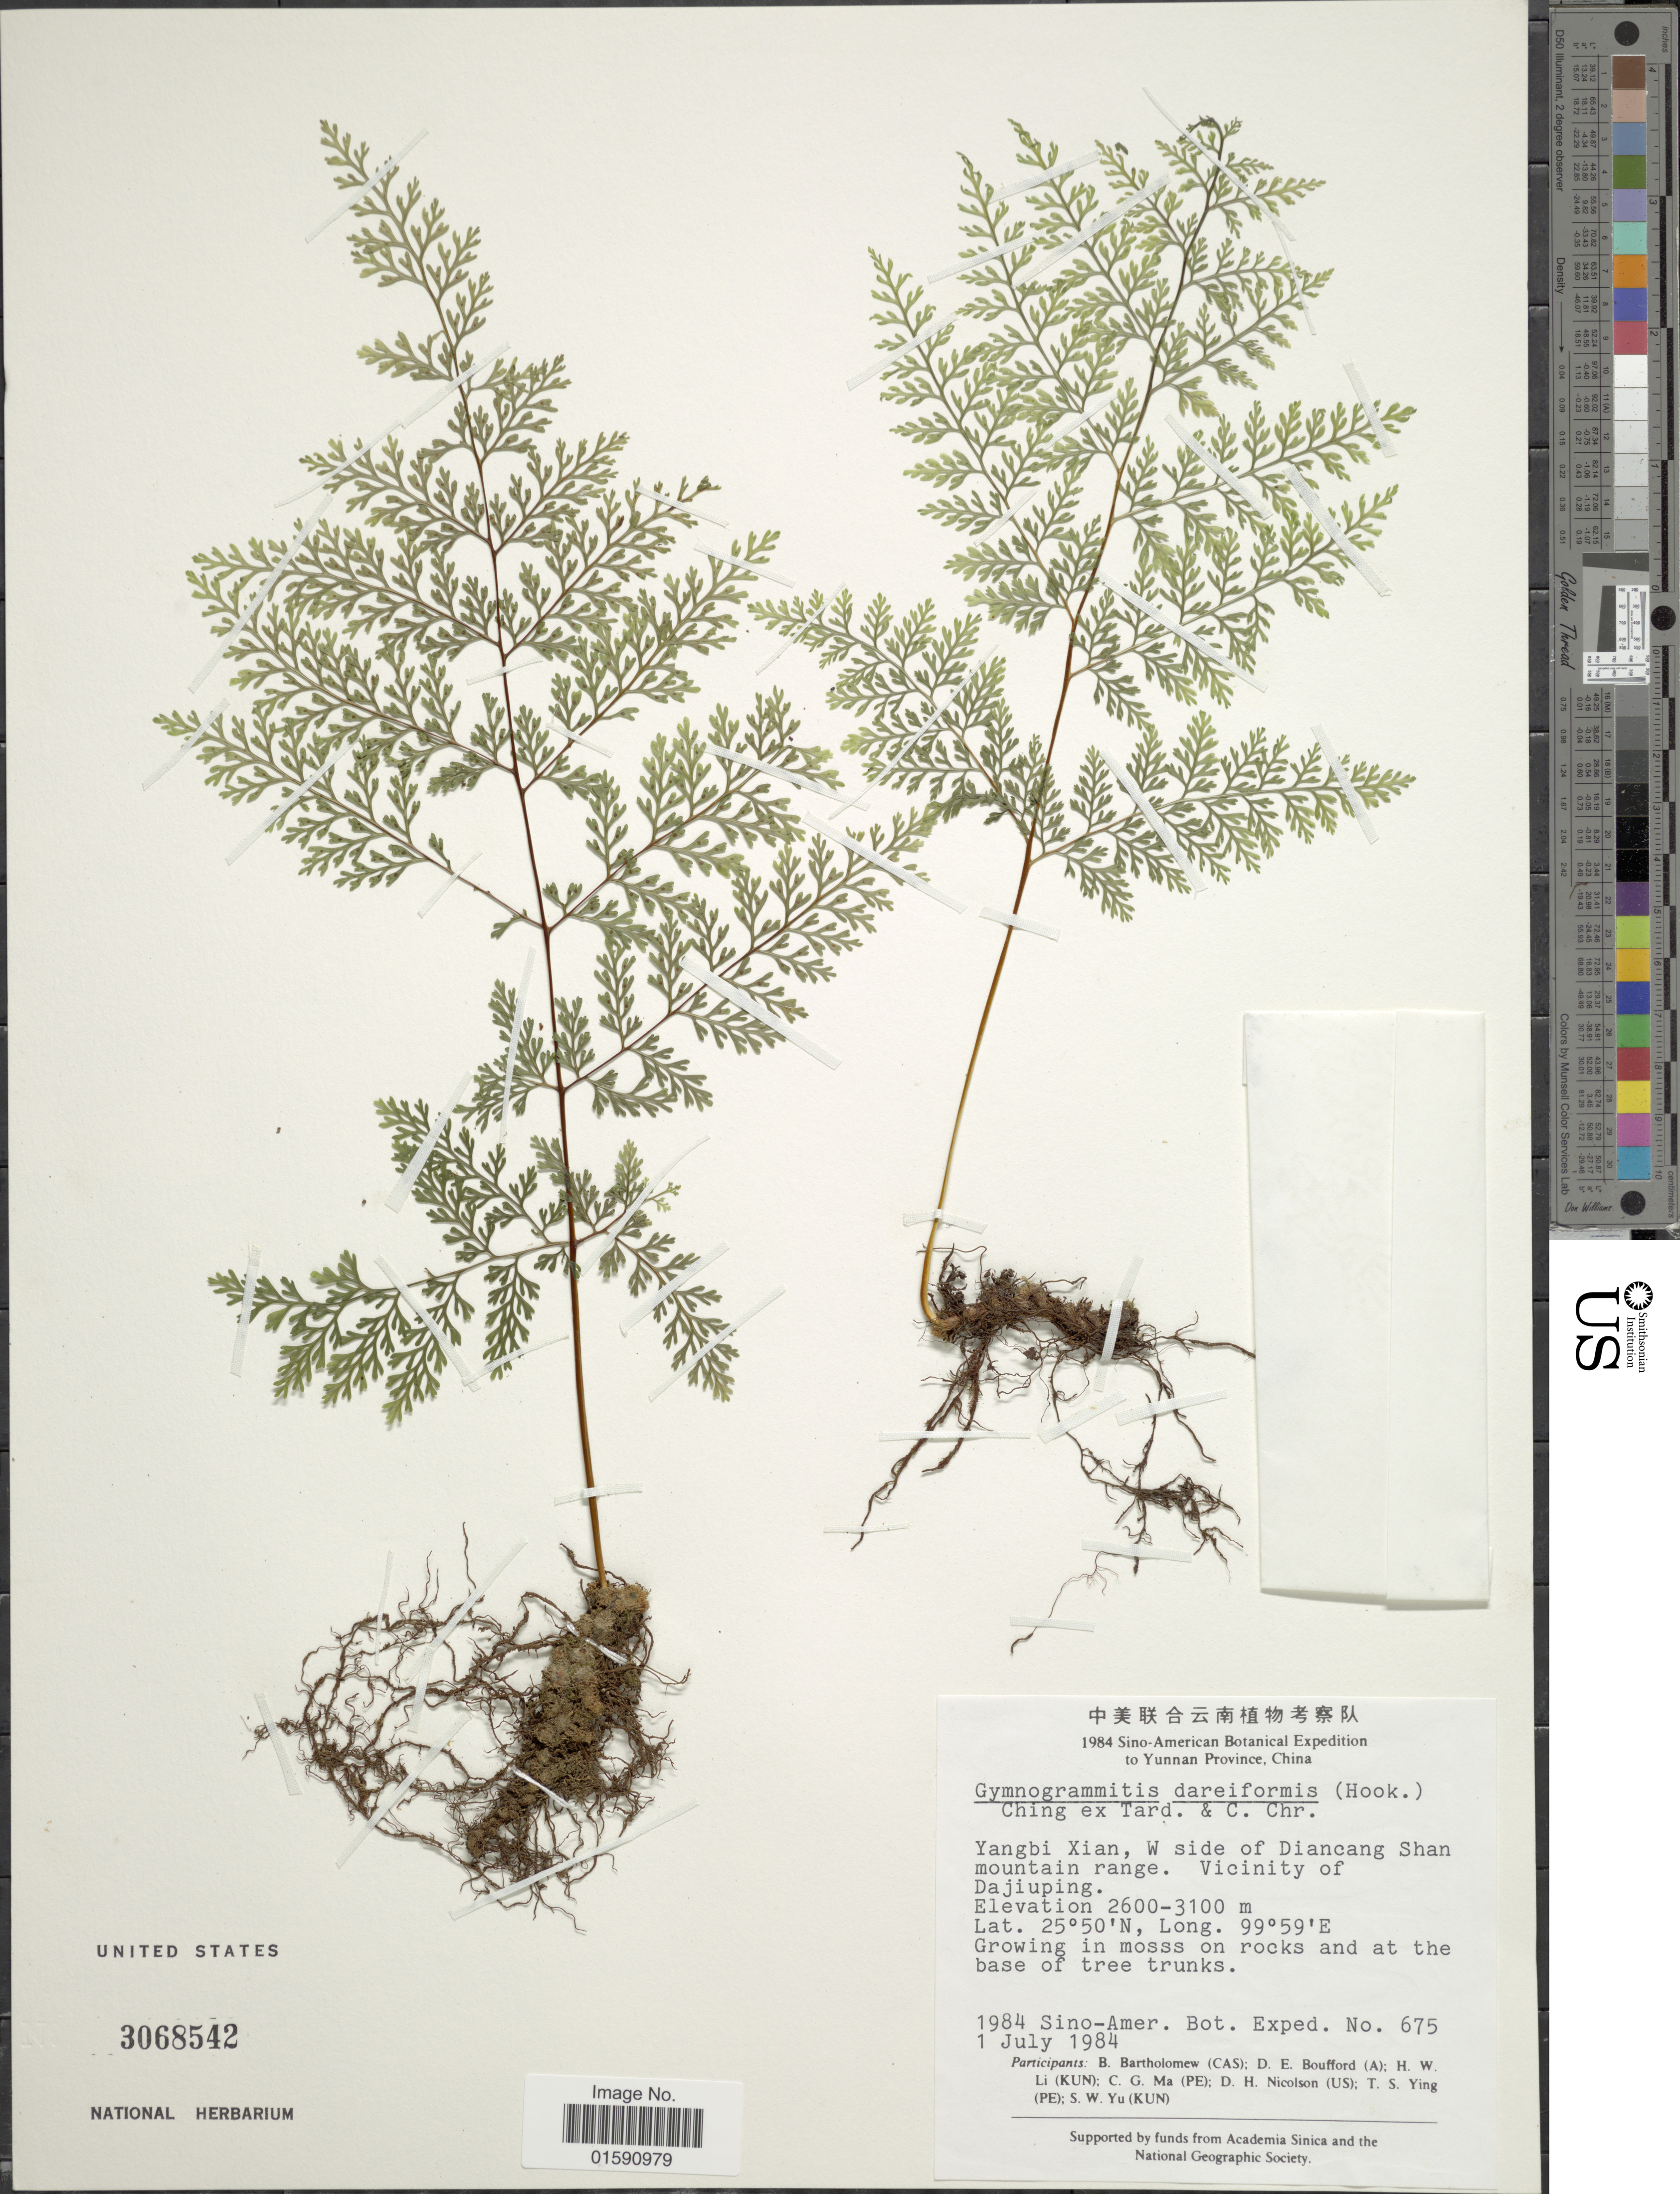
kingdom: Plantae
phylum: Tracheophyta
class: Polypodiopsida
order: Polypodiales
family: Polypodiaceae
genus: Gymnogrammitis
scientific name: Gymnogrammitis dareiformis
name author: (Hook.) Ching ex Tardieu & C. Chr.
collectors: Sino-Amer. Bot. Exped. 1984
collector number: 675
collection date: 1984-07-01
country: China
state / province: Yunnan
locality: Yangbi ian, W side of Diancang Shan mountain range. Vicinity of Dajiuping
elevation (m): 2600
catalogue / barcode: US 3068542